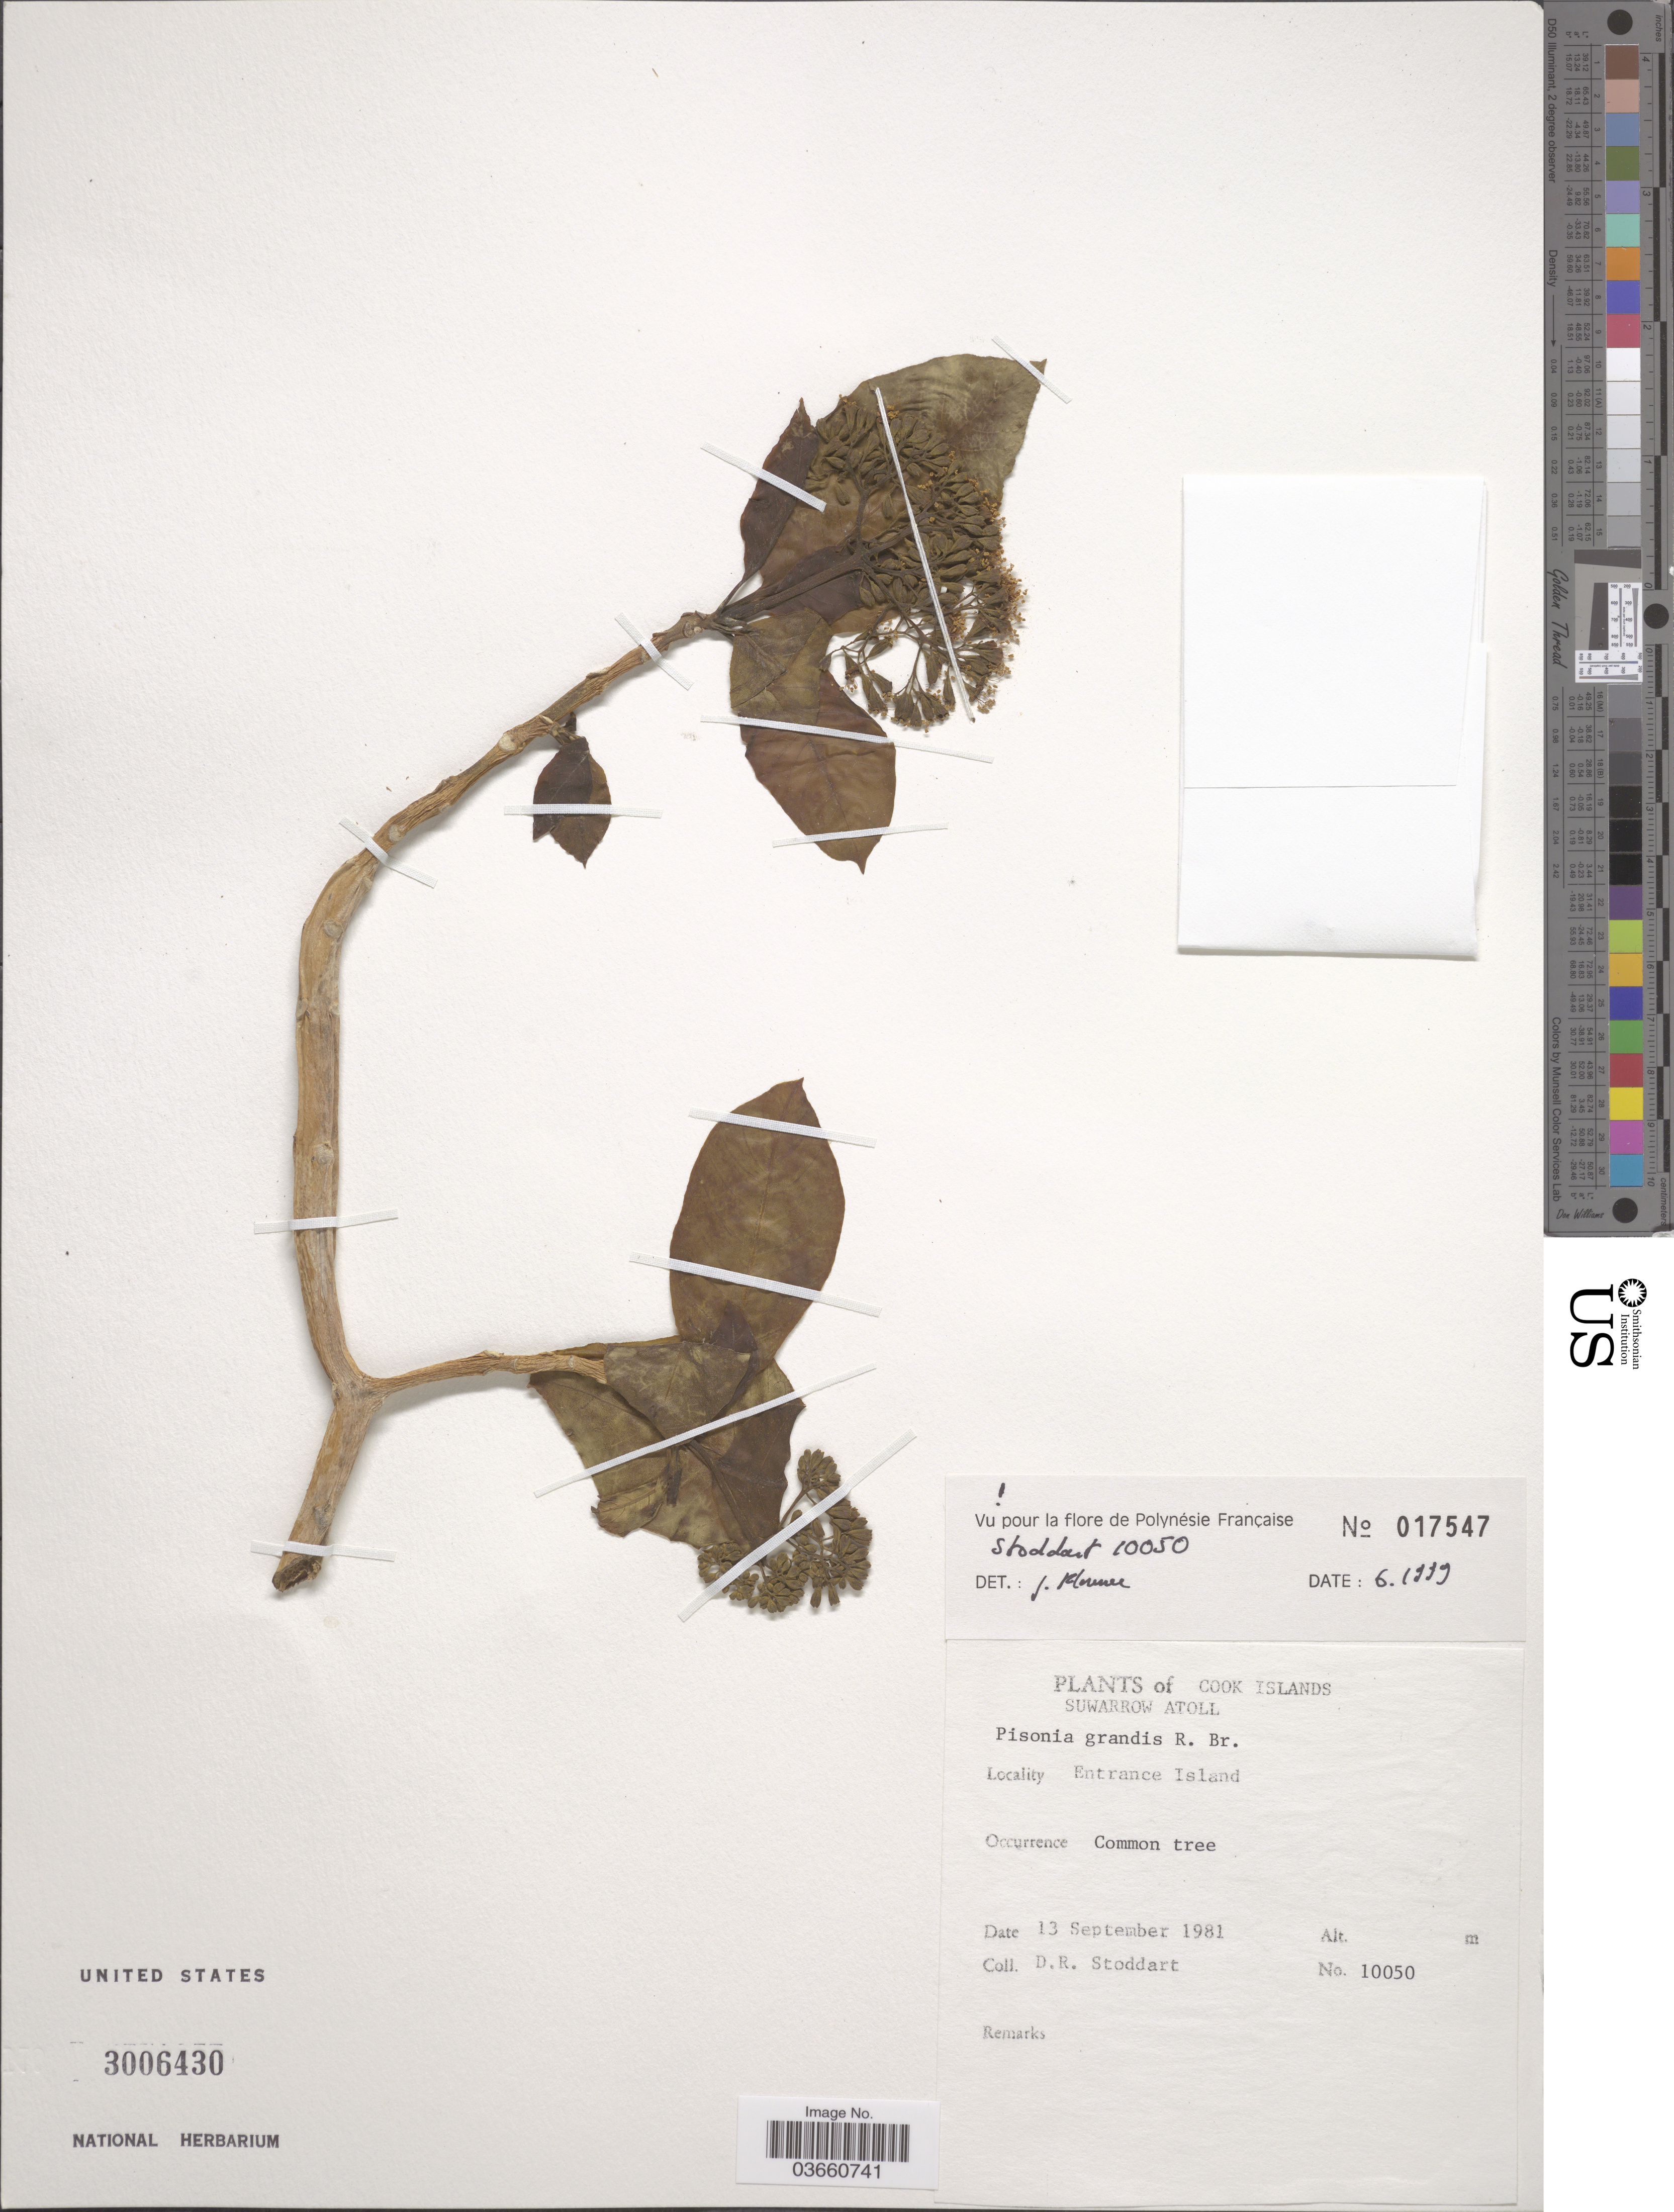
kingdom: Plantae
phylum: Tracheophyta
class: Magnoliopsida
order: Caryophyllales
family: Nyctaginaceae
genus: Pisonia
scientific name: Pisonia grandis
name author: R. Br.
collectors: D. R. Stoddart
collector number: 10050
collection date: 1981-09-13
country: Cook Islands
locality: Suwarrow Atoll. Entrance Island.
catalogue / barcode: US 3006430